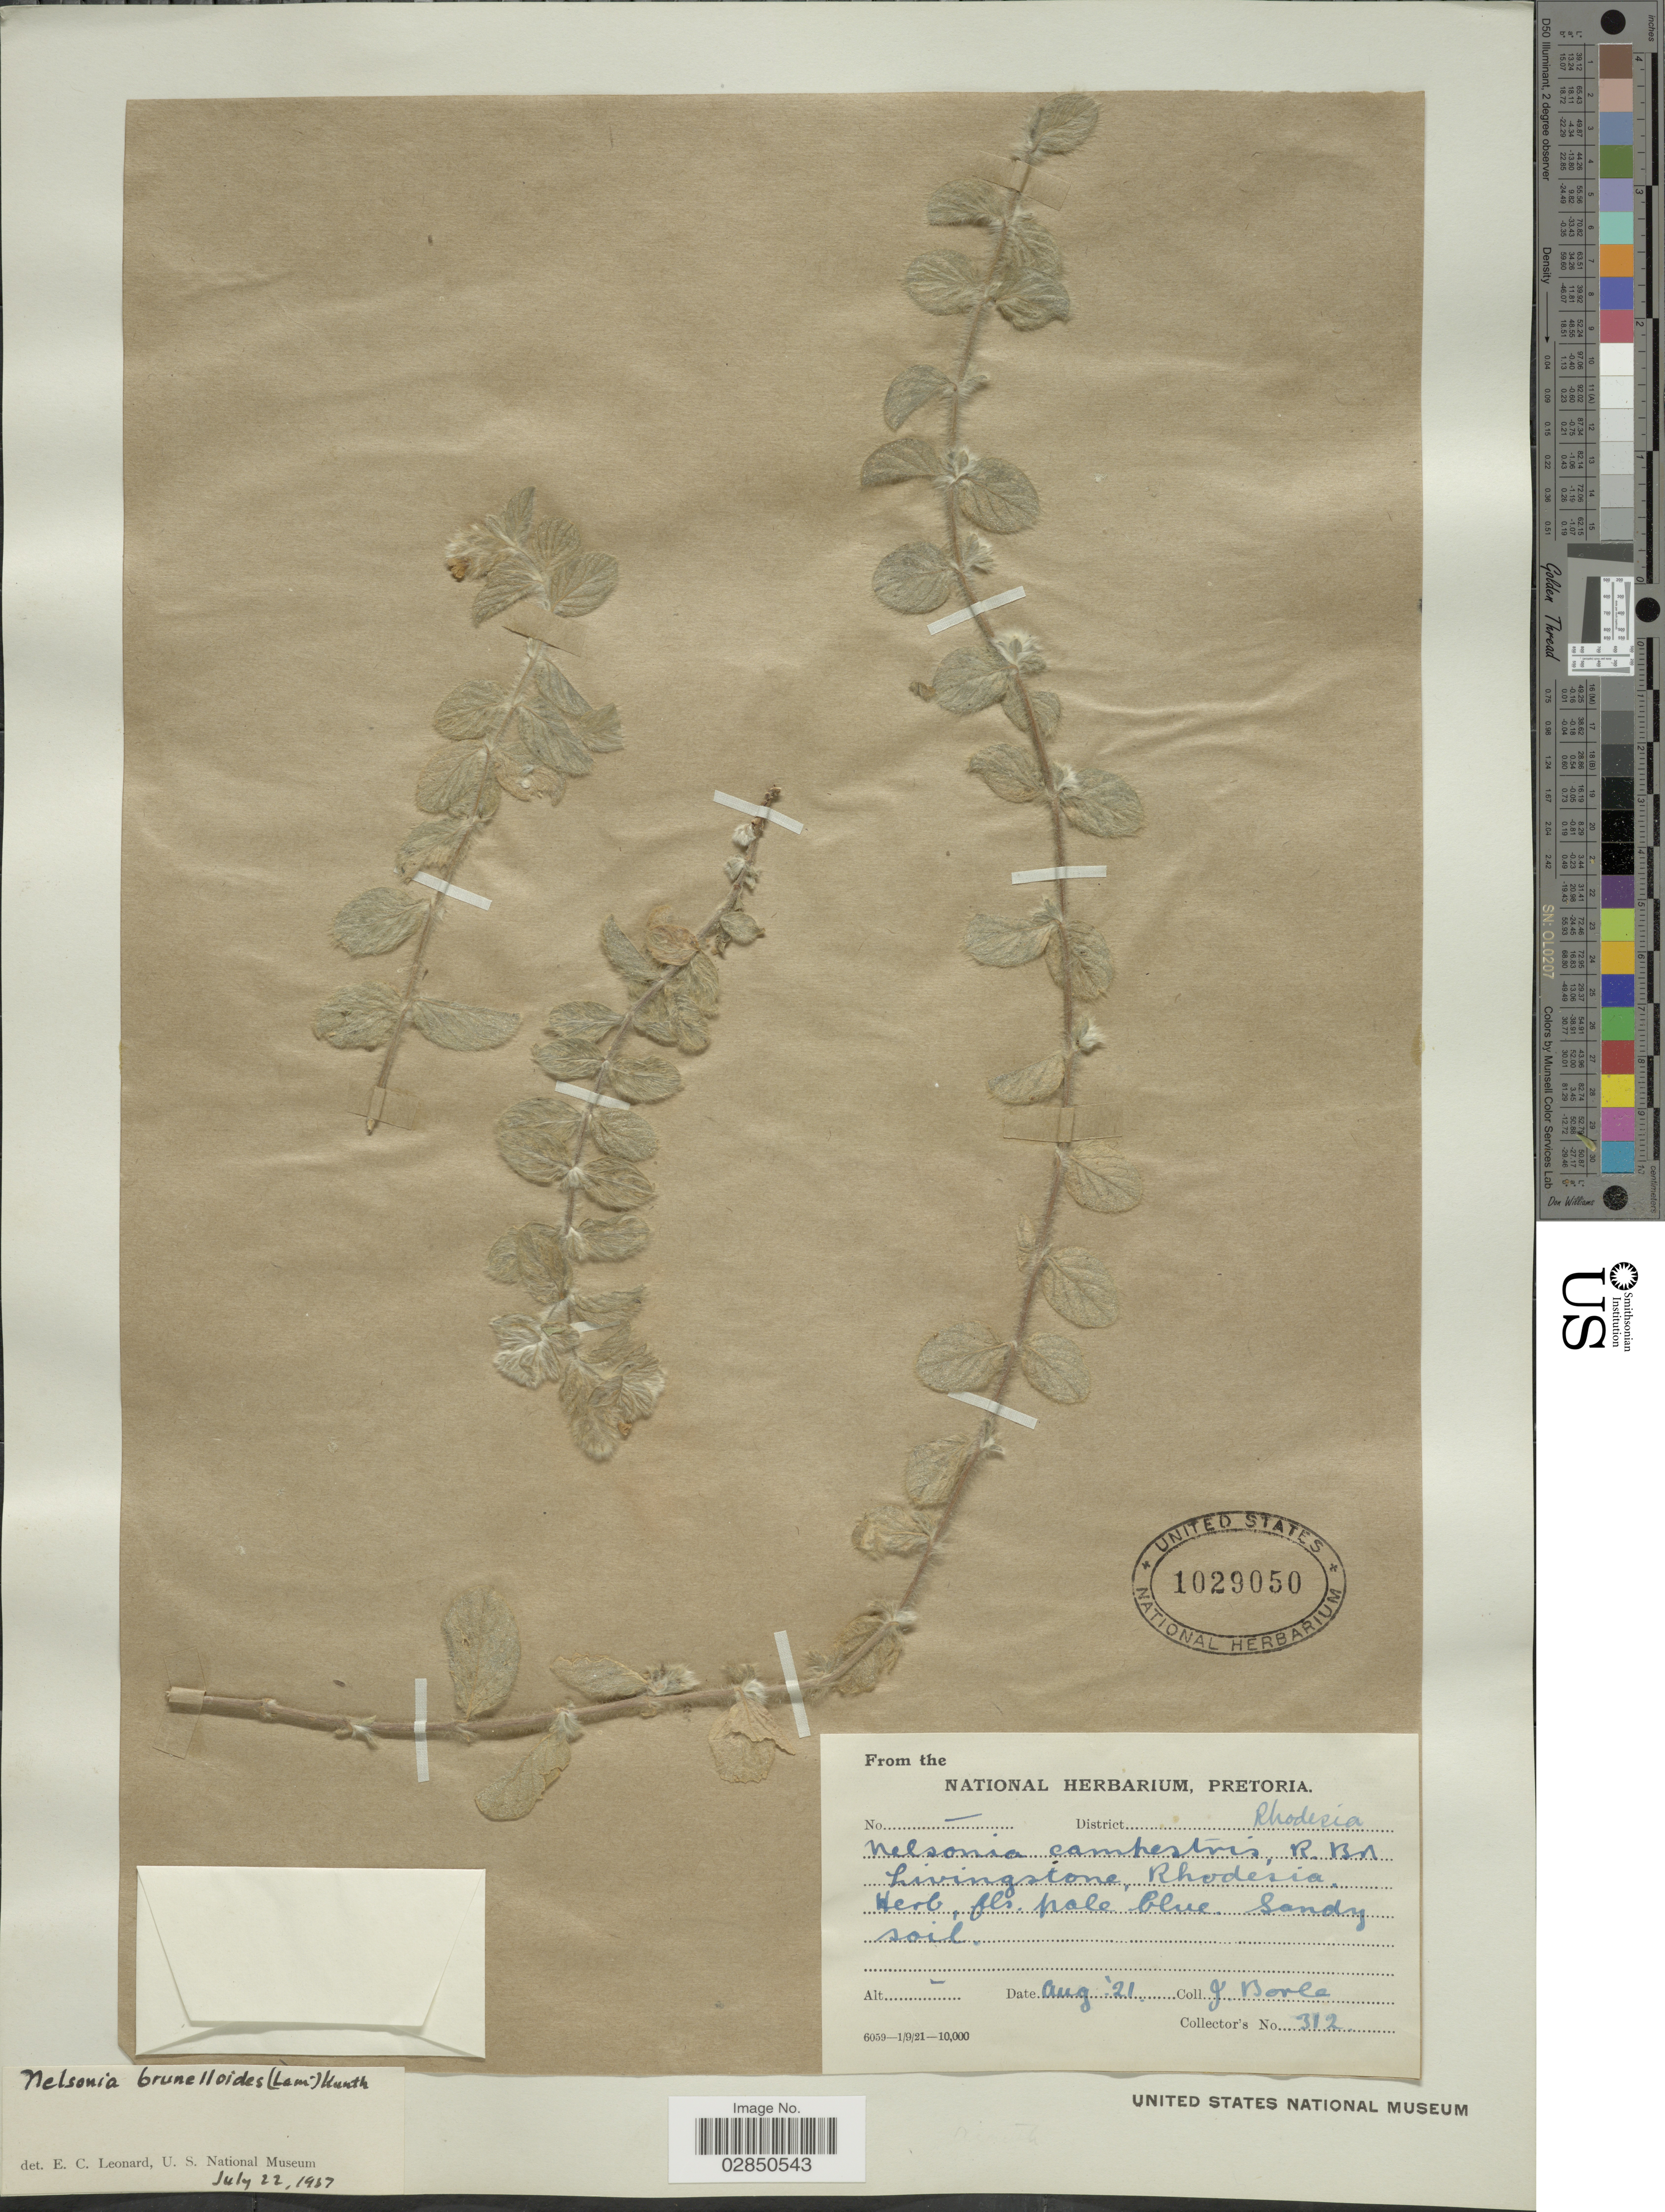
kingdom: Plantae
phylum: Tracheophyta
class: Magnoliopsida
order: Lamiales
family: Acanthaceae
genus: Nelsonia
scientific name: Nelsonia canescens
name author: (Lam.) Spreng.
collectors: J. Borle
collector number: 312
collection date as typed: Transcribed d/m/y: /8/21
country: Zimbabwe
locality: Rhodesia.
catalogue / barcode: US 1029050